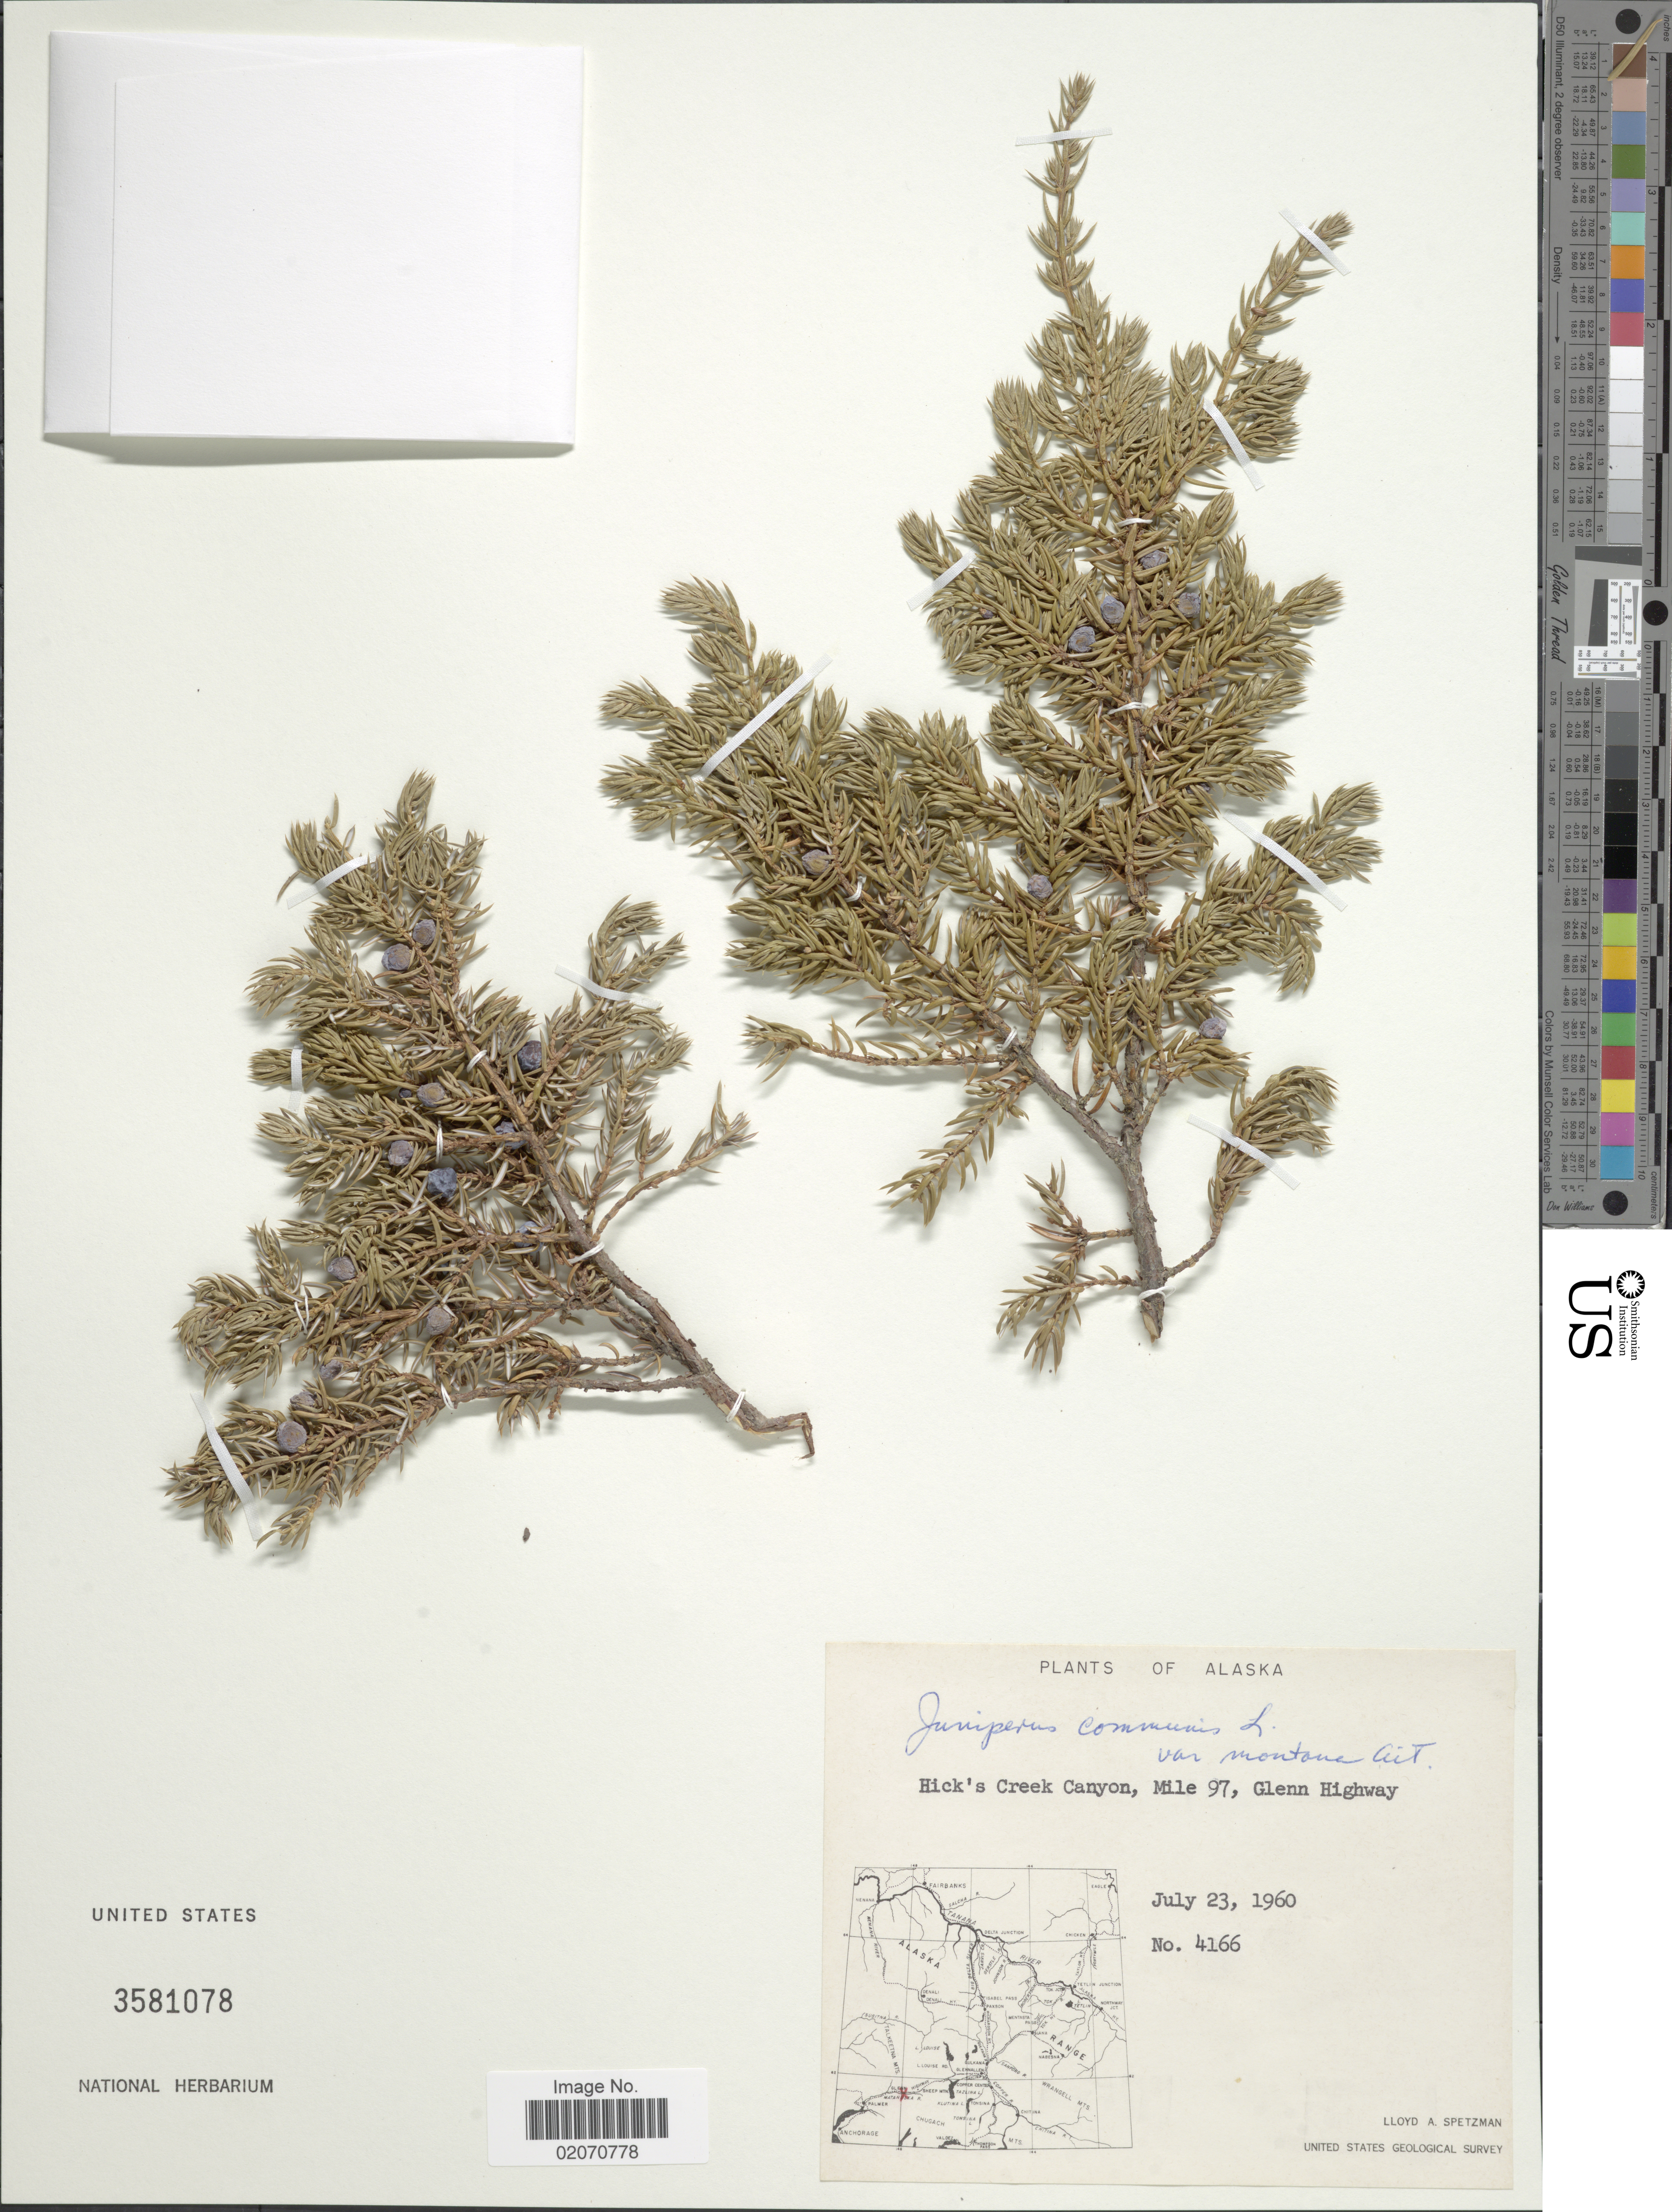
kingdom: Plantae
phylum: Tracheophyta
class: Pinopsida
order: Pinales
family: Cupressaceae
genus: Juniperus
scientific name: Juniperus communis subsp. nana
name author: (Willd.) Syme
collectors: L. Spetzman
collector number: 4166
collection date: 1960-07-23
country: United States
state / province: Alaska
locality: Hick's Creek canyon, mile 97, Glenn Highway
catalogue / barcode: US 3581078